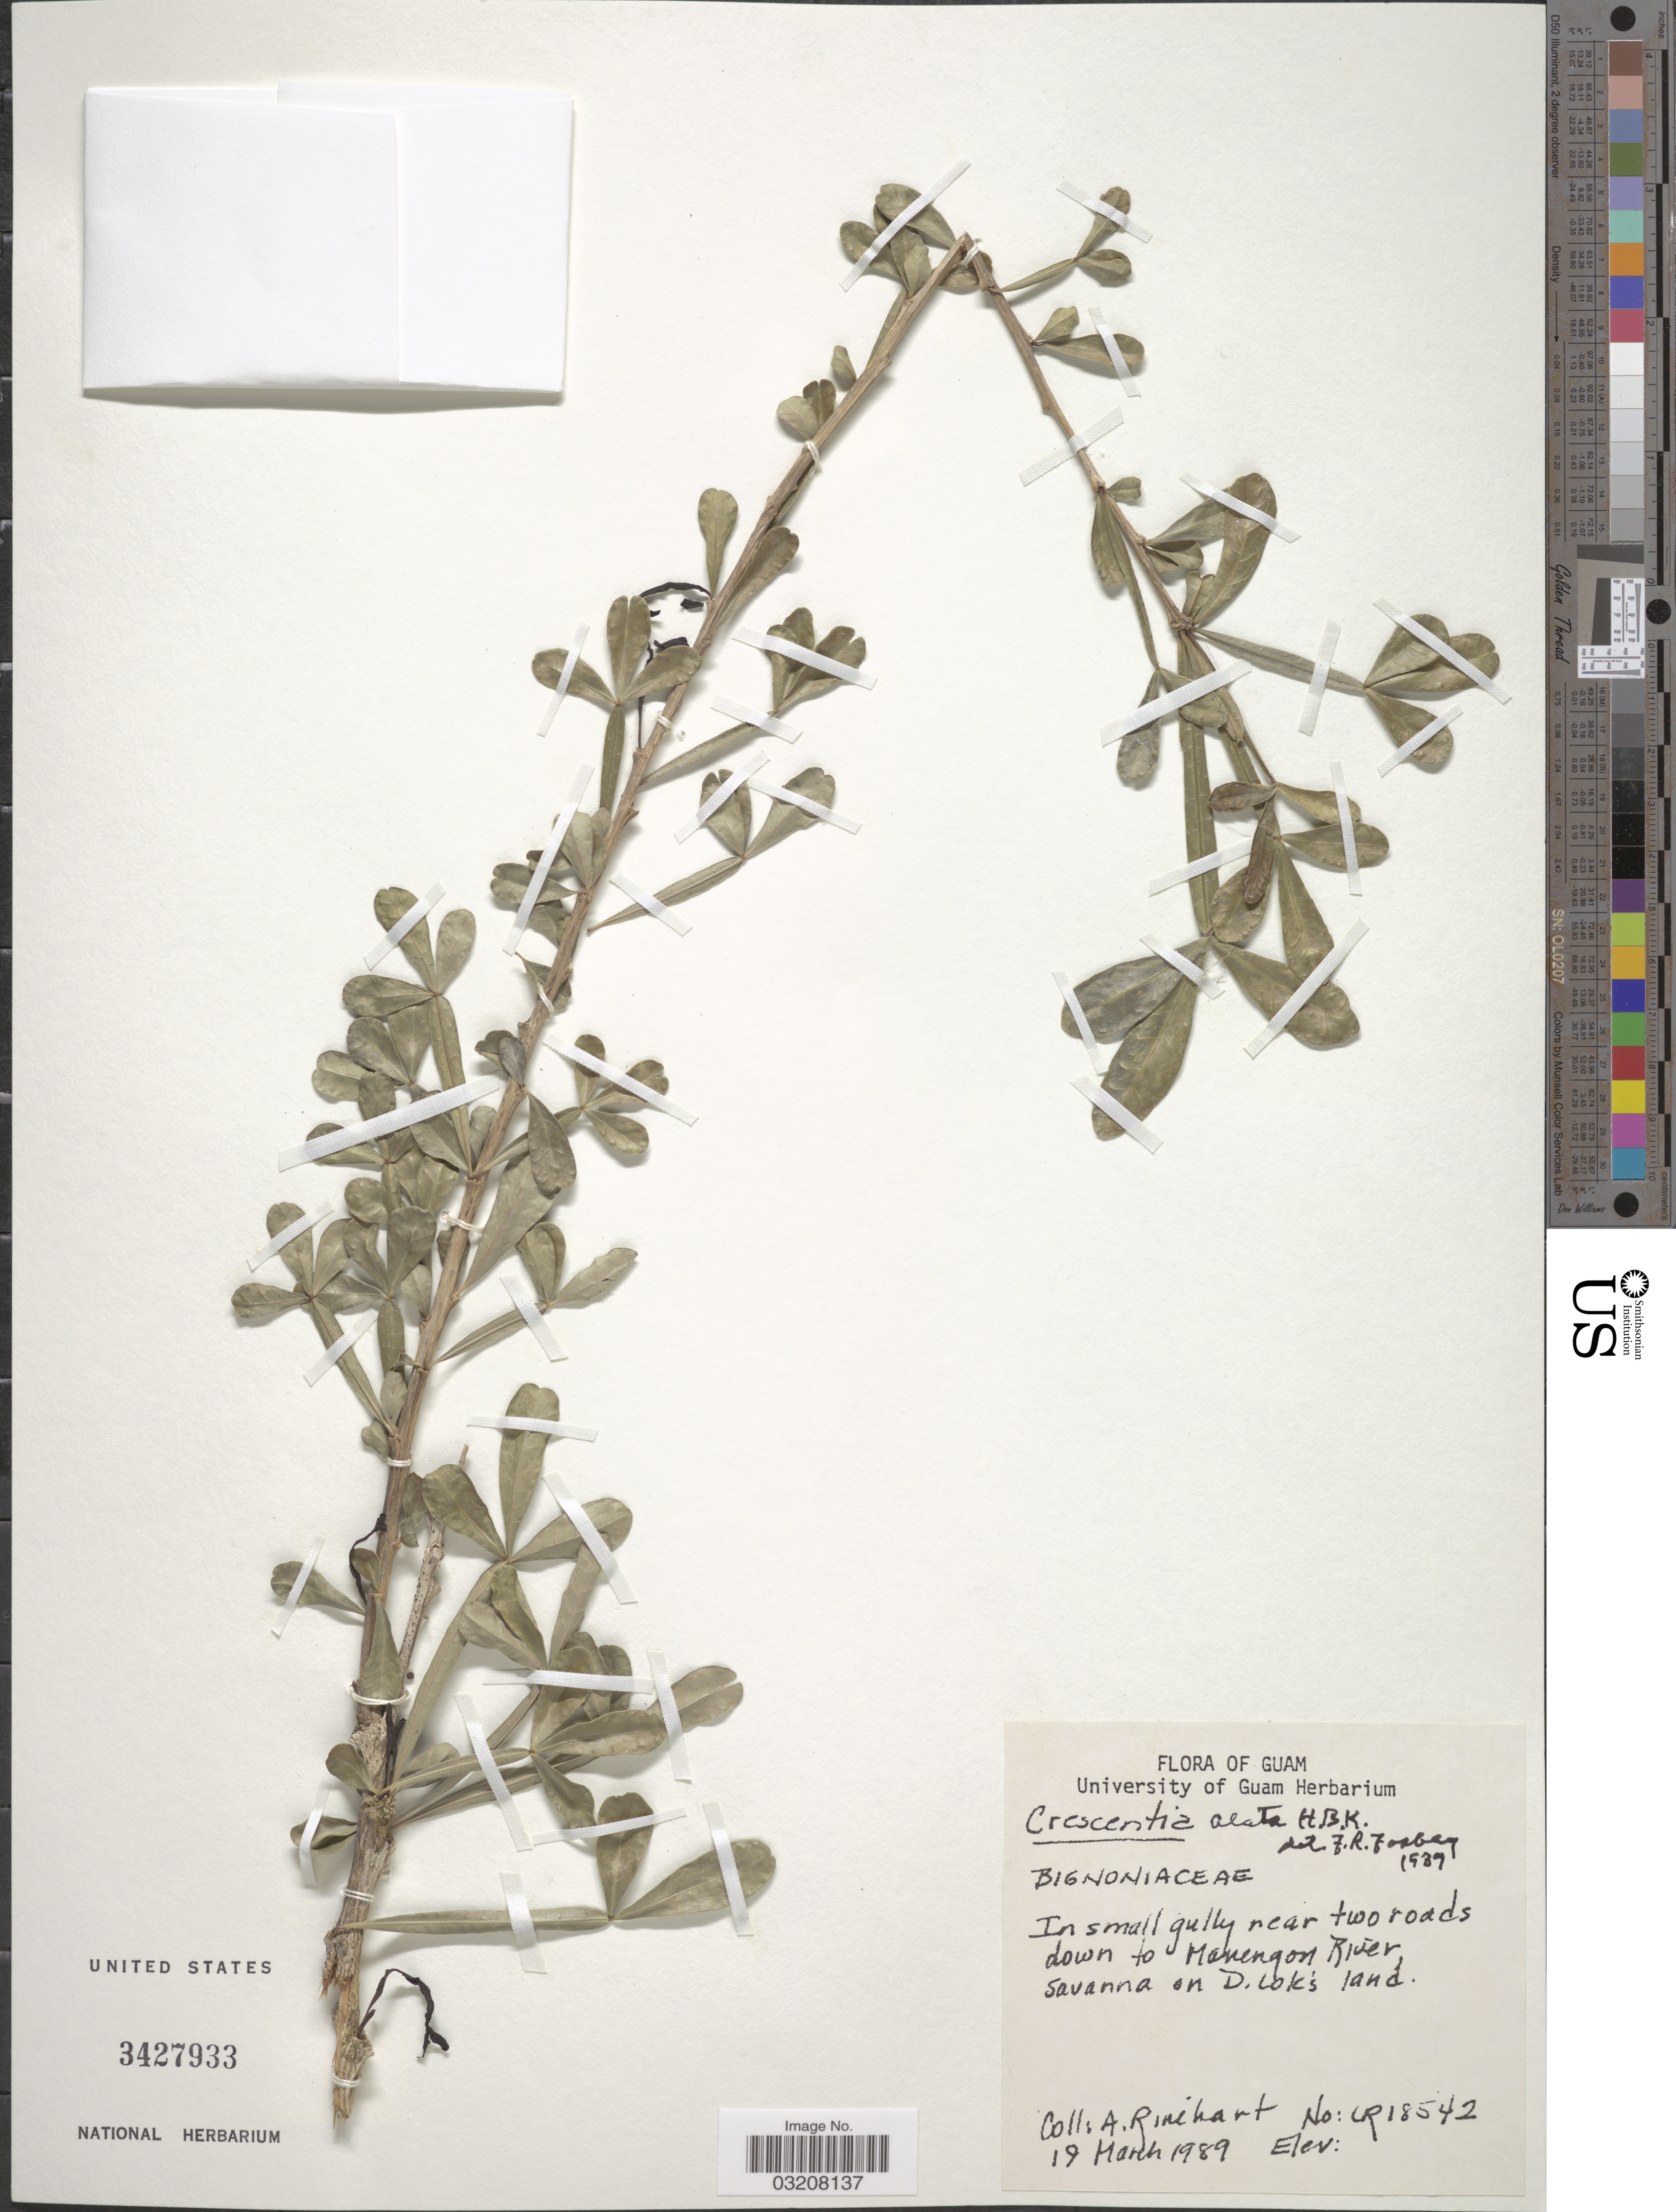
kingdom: Plantae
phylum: Tracheophyta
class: Magnoliopsida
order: Lamiales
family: Bignoniaceae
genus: Crescentia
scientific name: Crescentia alata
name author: Kunth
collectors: A. Rinehart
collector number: LR18542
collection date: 1989-03-19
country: Guam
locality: In small gully near two roads down to Manengon River, Savanna on D. Lok's land.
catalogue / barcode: US 3427933